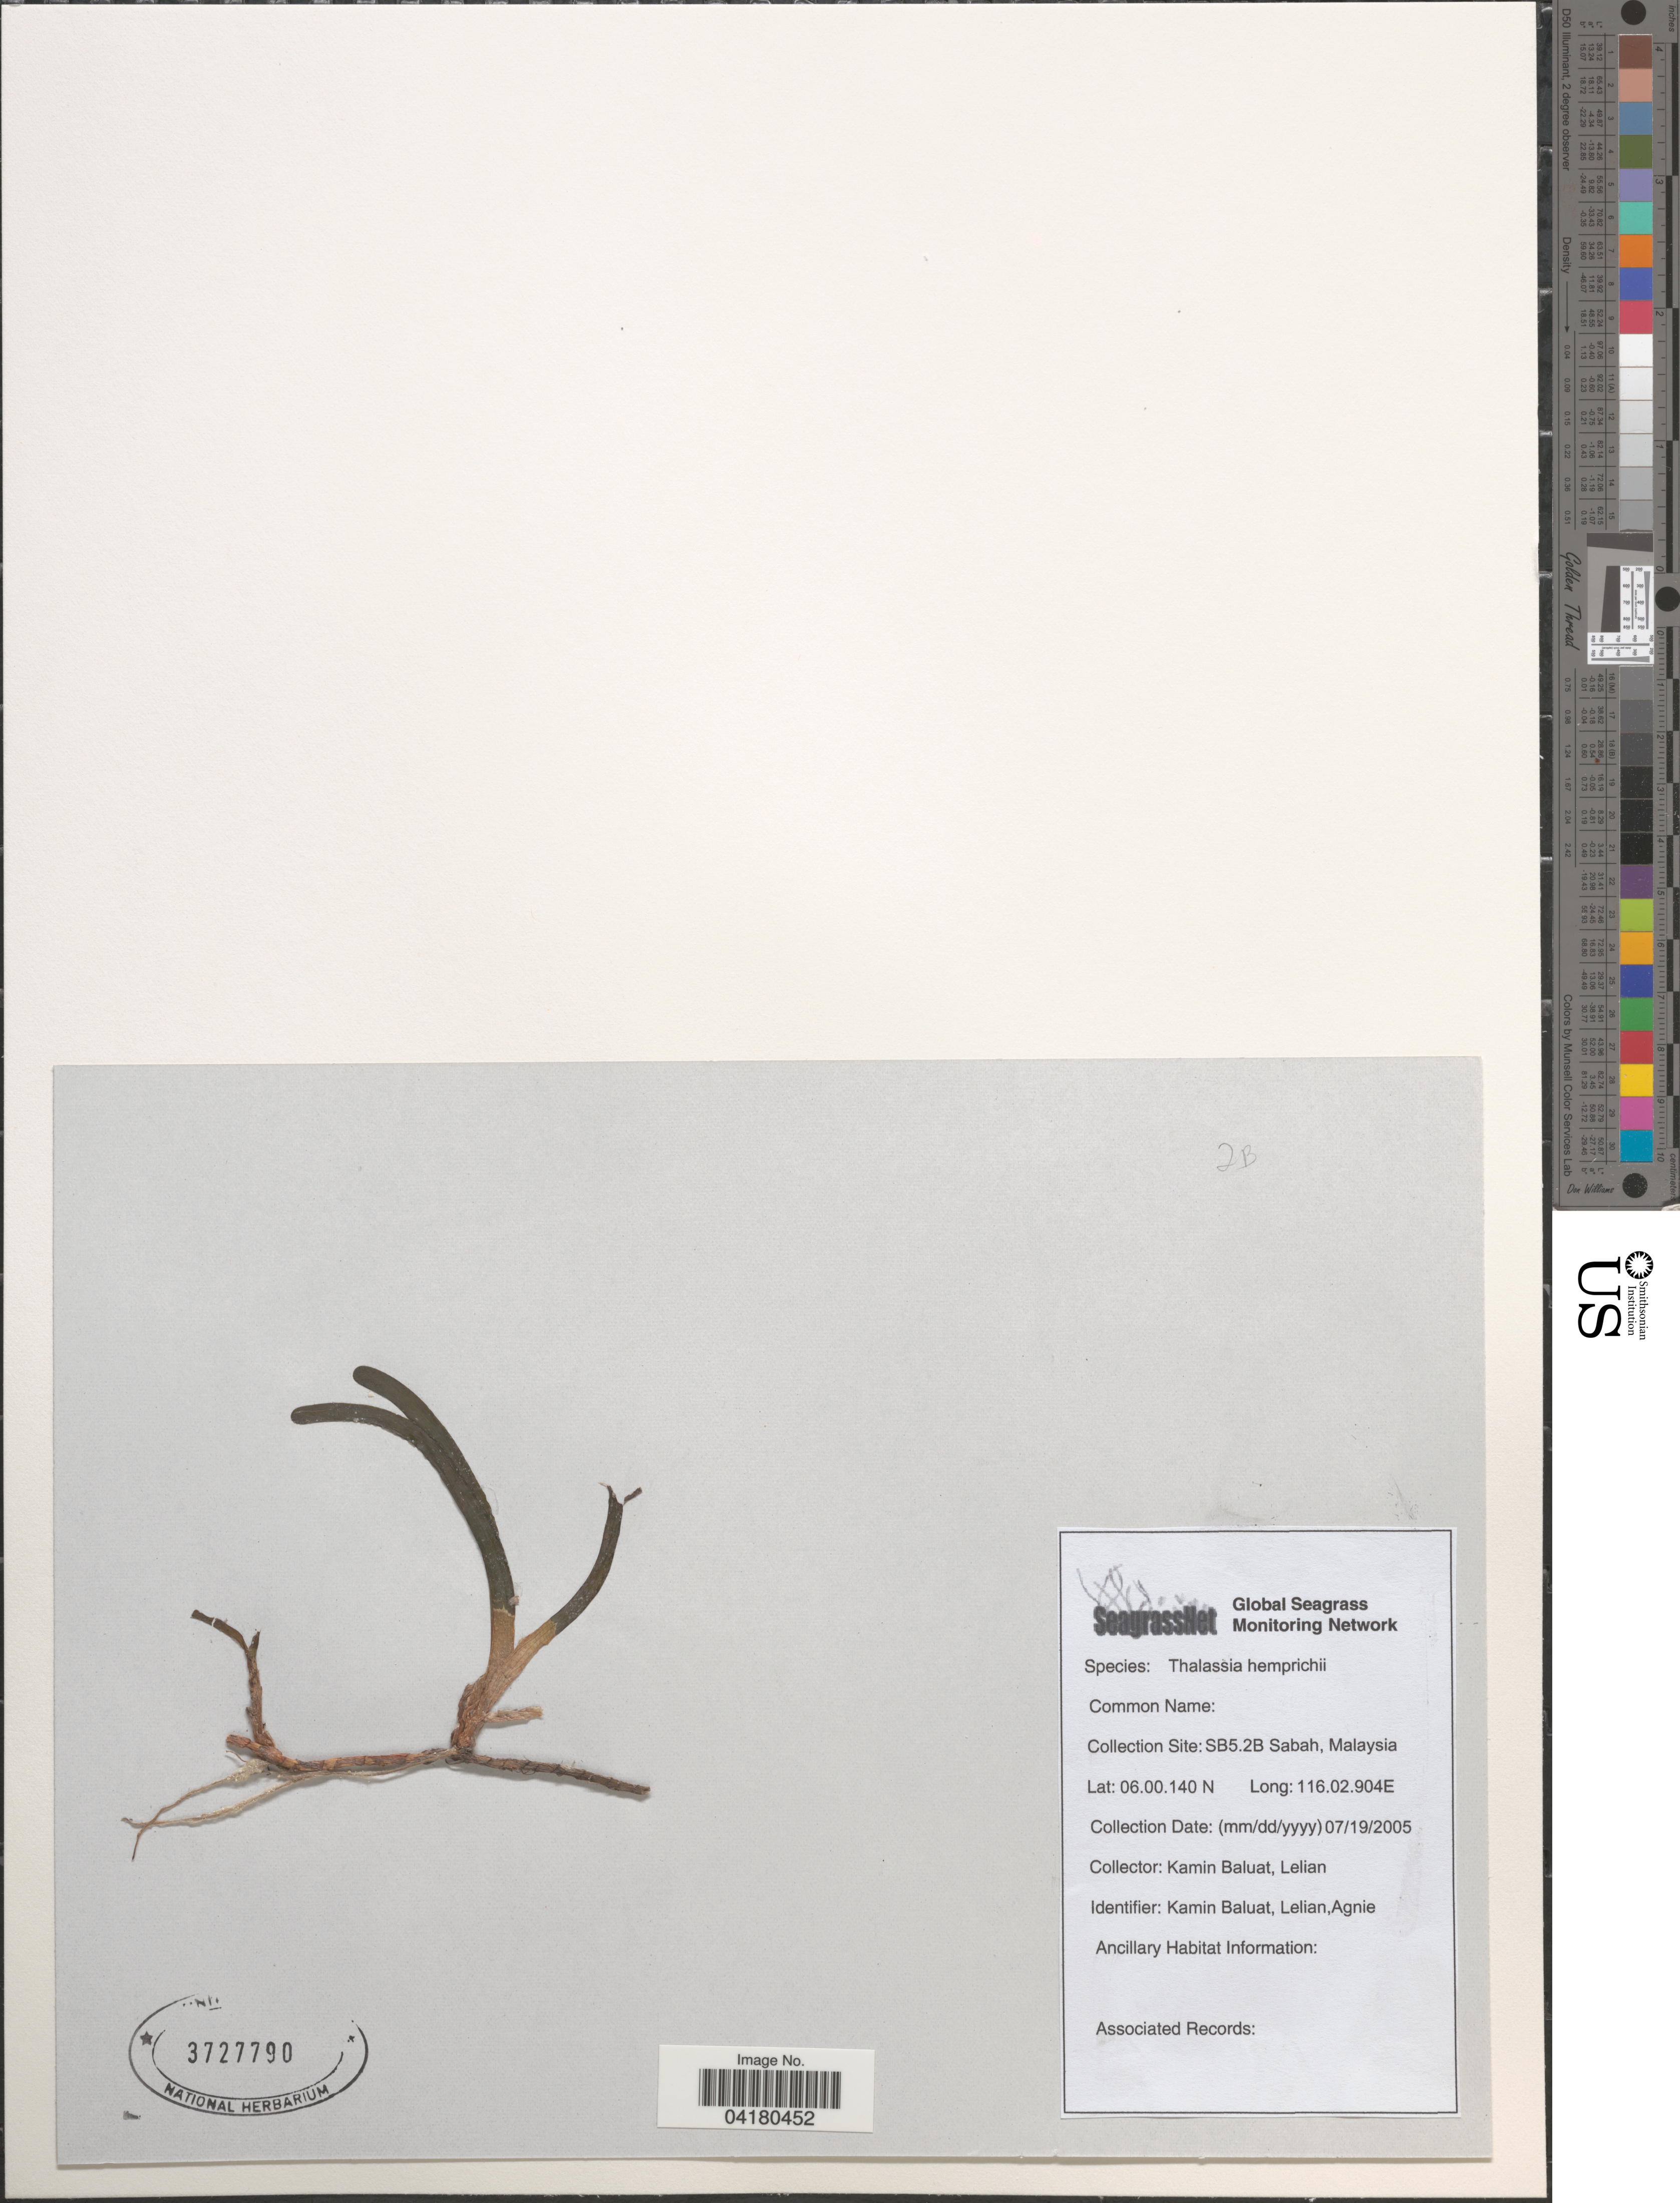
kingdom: Plantae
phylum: Tracheophyta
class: Liliopsida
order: Alismatales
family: Hydrocharitaceae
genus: Thalassia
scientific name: Thalassia hemprichii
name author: Asch.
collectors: K. Baluat & Lelian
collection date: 2005-07-19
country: Malaysia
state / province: Sabah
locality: Collection Site: SB5.2B.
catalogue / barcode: US 3727790